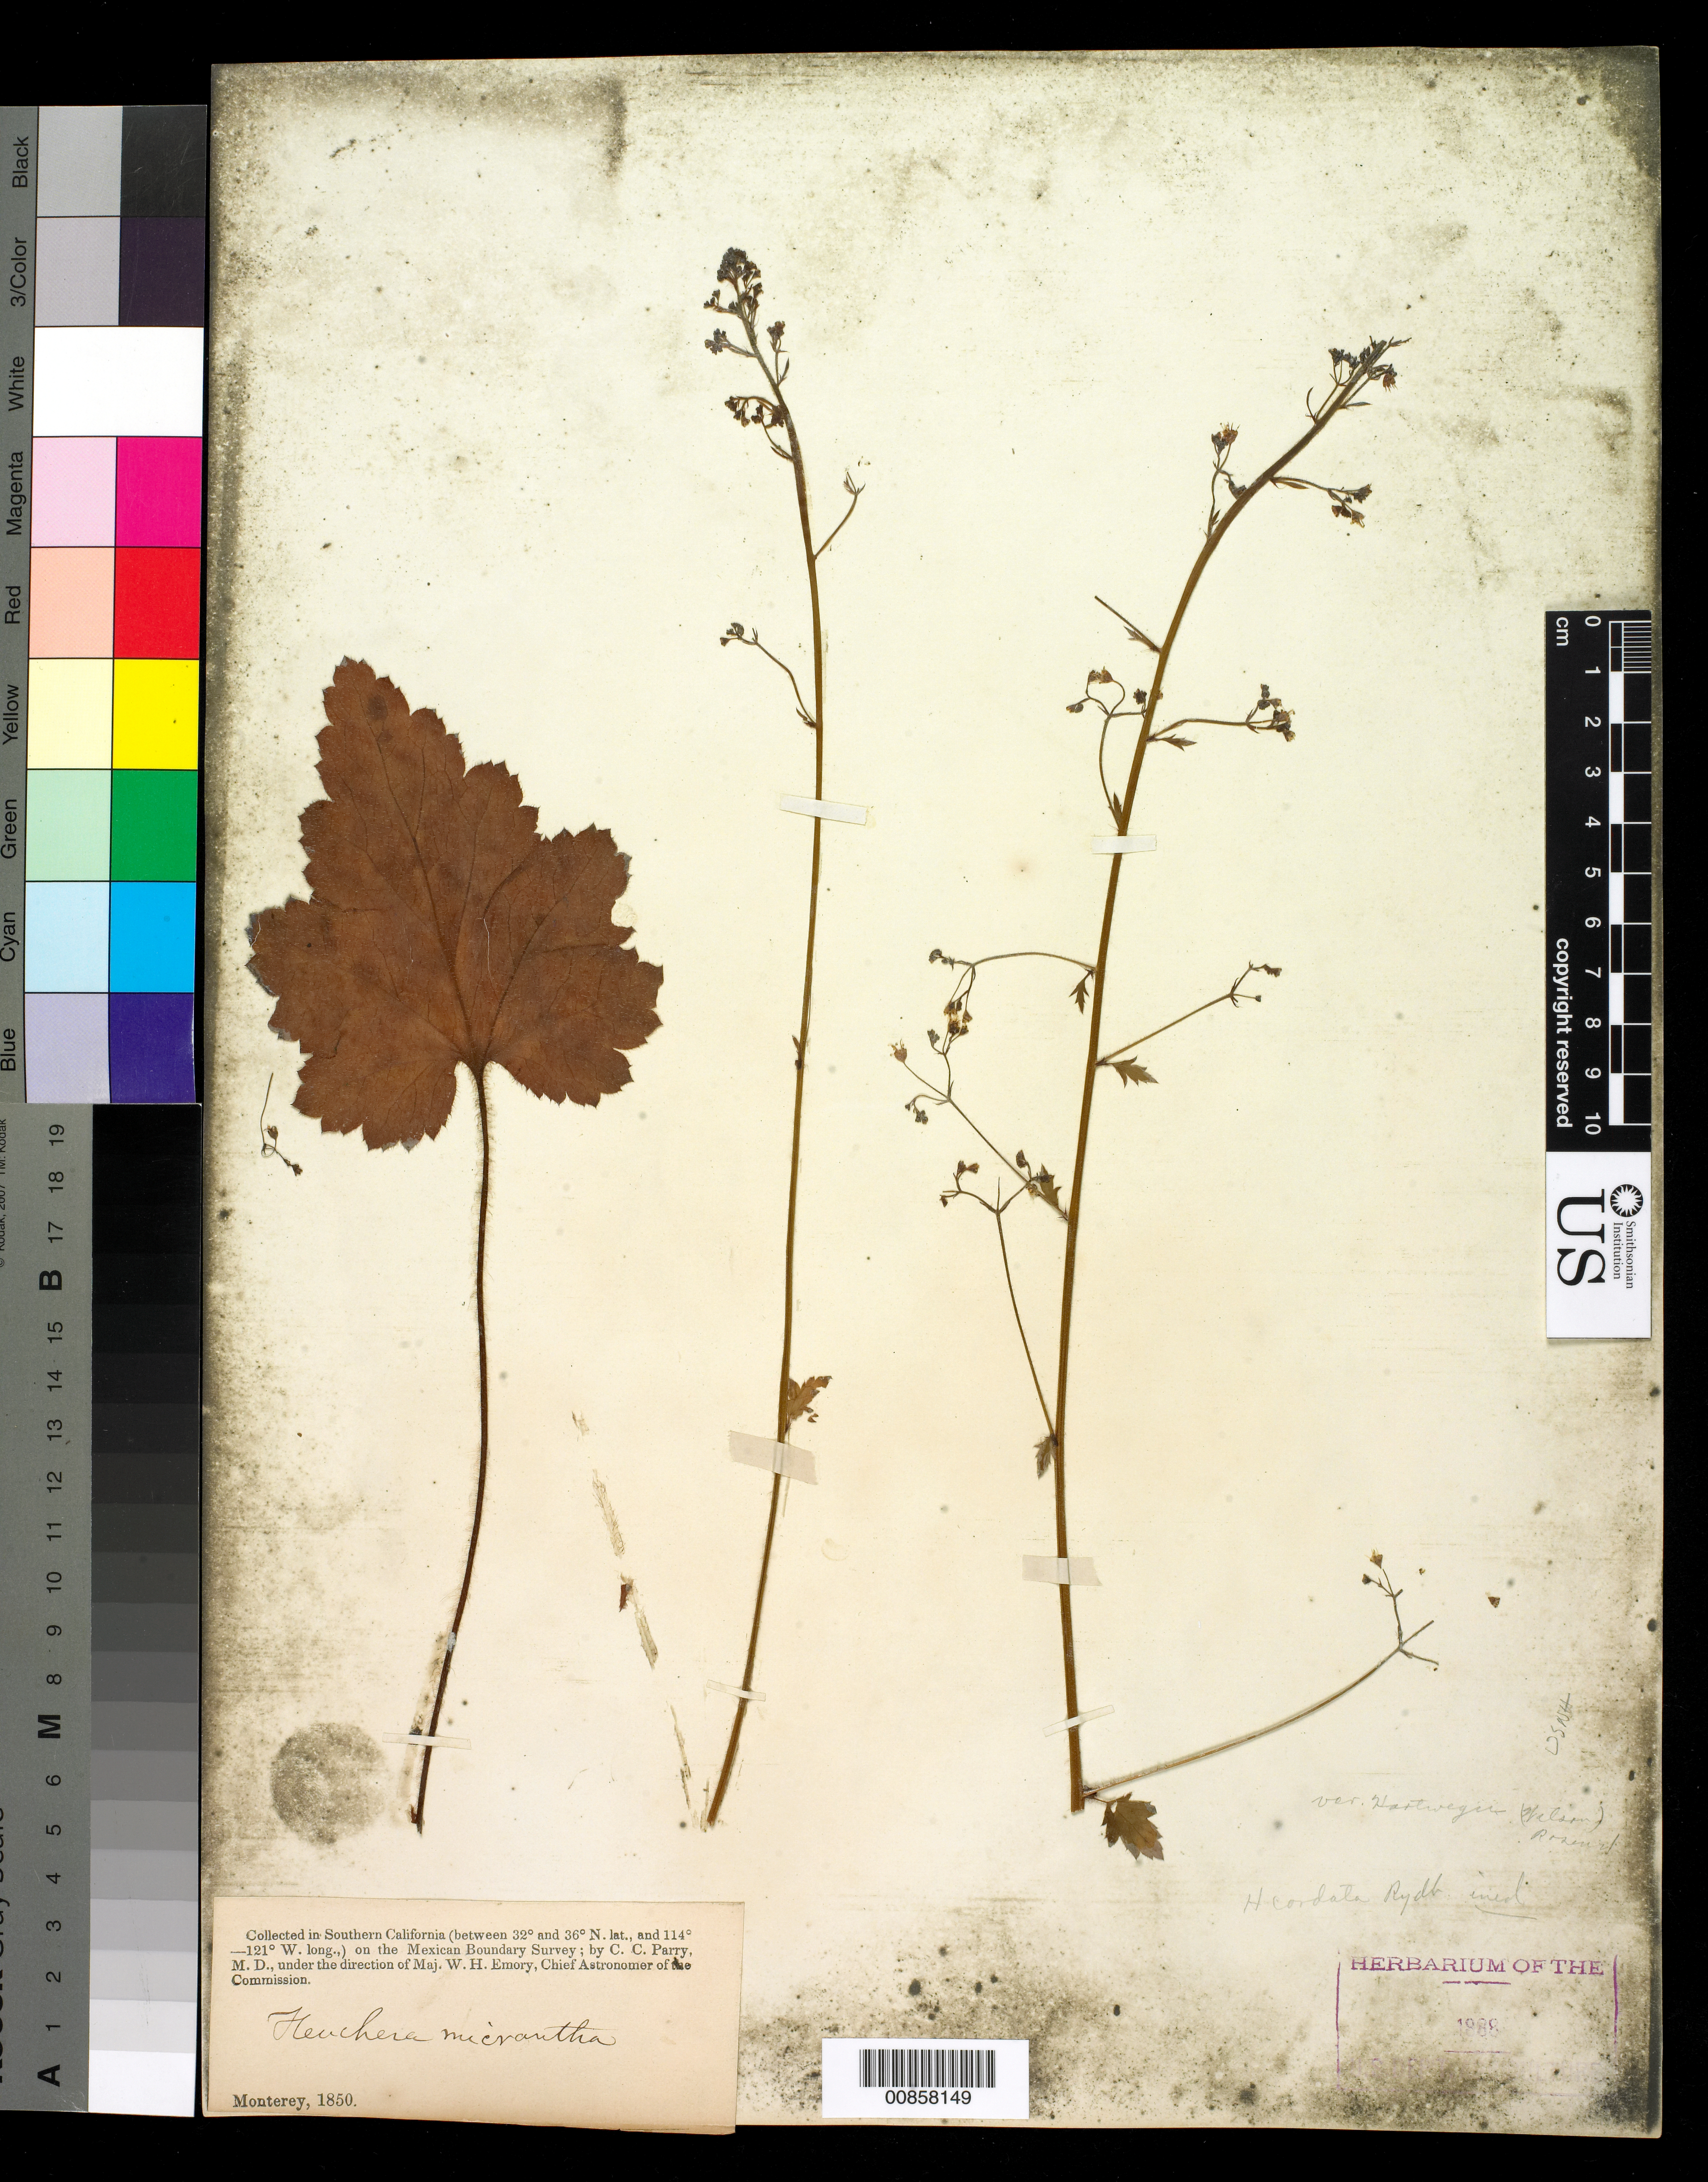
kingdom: Plantae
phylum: Tracheophyta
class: Magnoliopsida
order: Saxifragales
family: Saxifragaceae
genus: Heuchera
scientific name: Heuchera micrantha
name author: Douglas ex Lindl.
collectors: C. C. Parry & W. H. Emory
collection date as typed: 1850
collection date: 1850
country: United States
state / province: California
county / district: Monterey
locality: Monterey